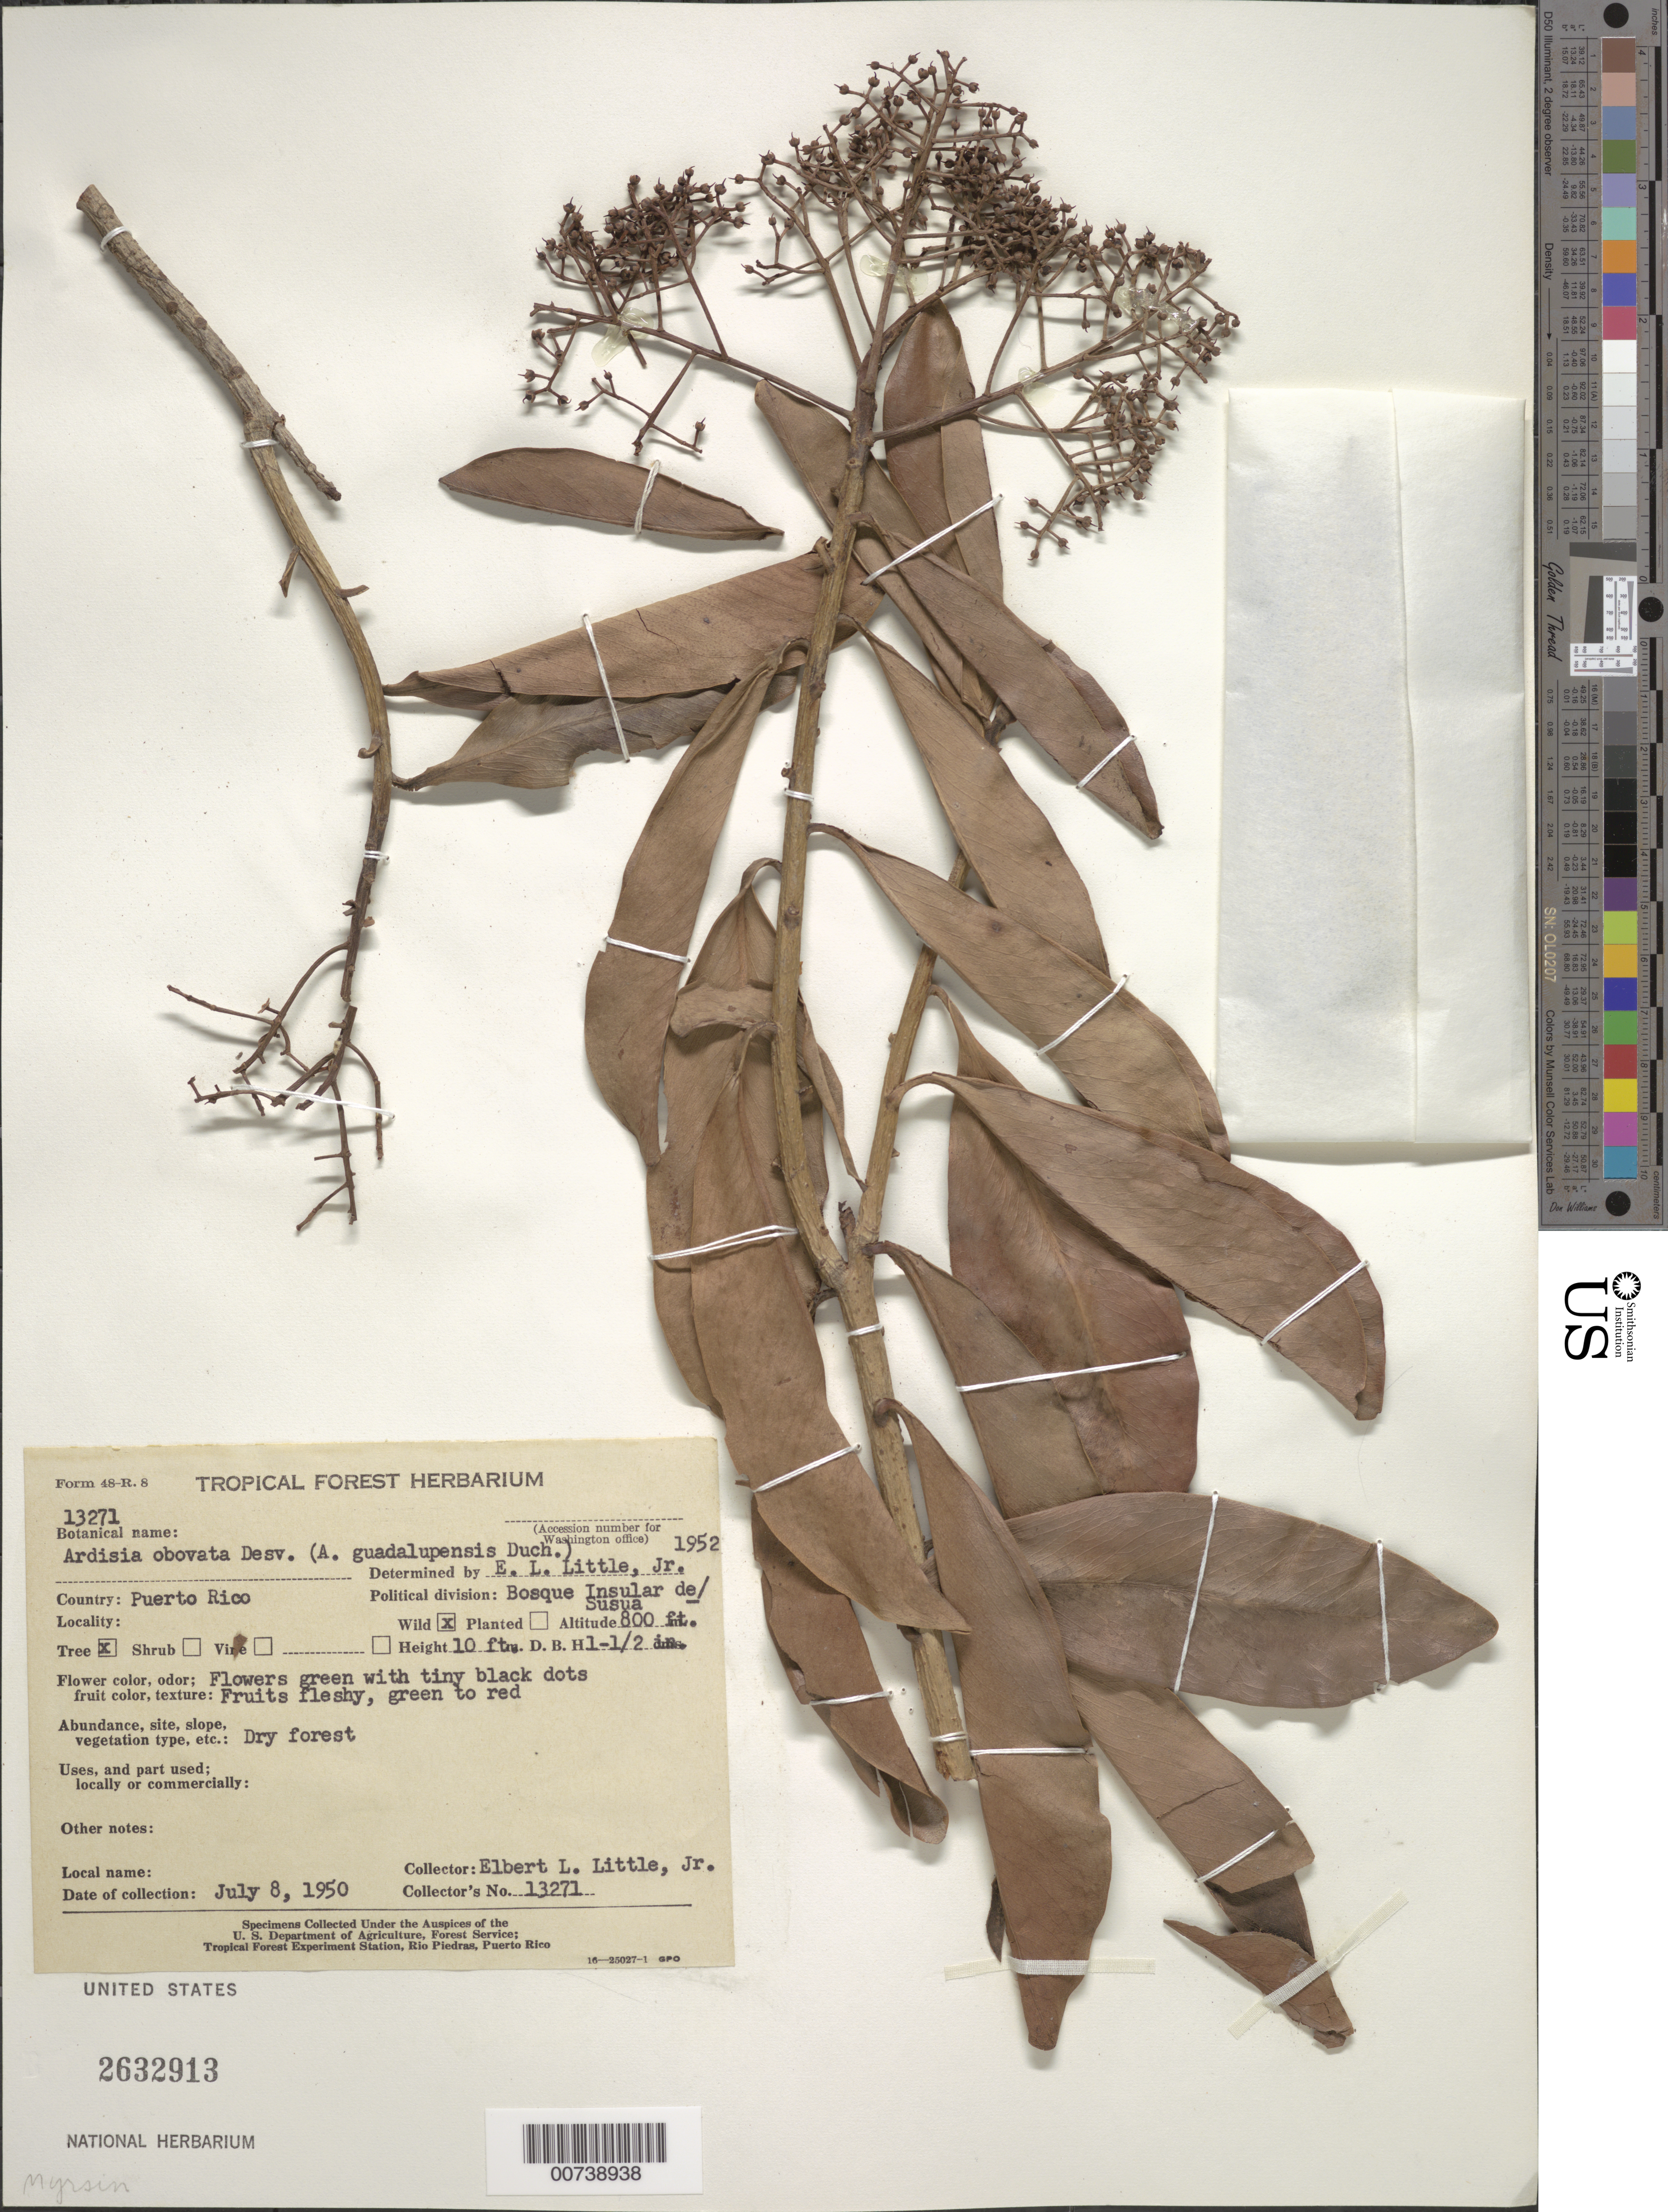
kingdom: Plantae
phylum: Tracheophyta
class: Magnoliopsida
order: Ericales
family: Primulaceae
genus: Ardisia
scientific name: Ardisia obovata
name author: Desv. ex Ham.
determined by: Little, Elbert L., Jr., (FSSR), United States Department of Agriculture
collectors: E. L. Little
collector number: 13271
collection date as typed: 08 Jul 1950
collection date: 1950-07-08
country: Puerto Rico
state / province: Sabana Grande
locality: Bosque Insular de Susúa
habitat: Dry forest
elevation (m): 244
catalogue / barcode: US 2632913